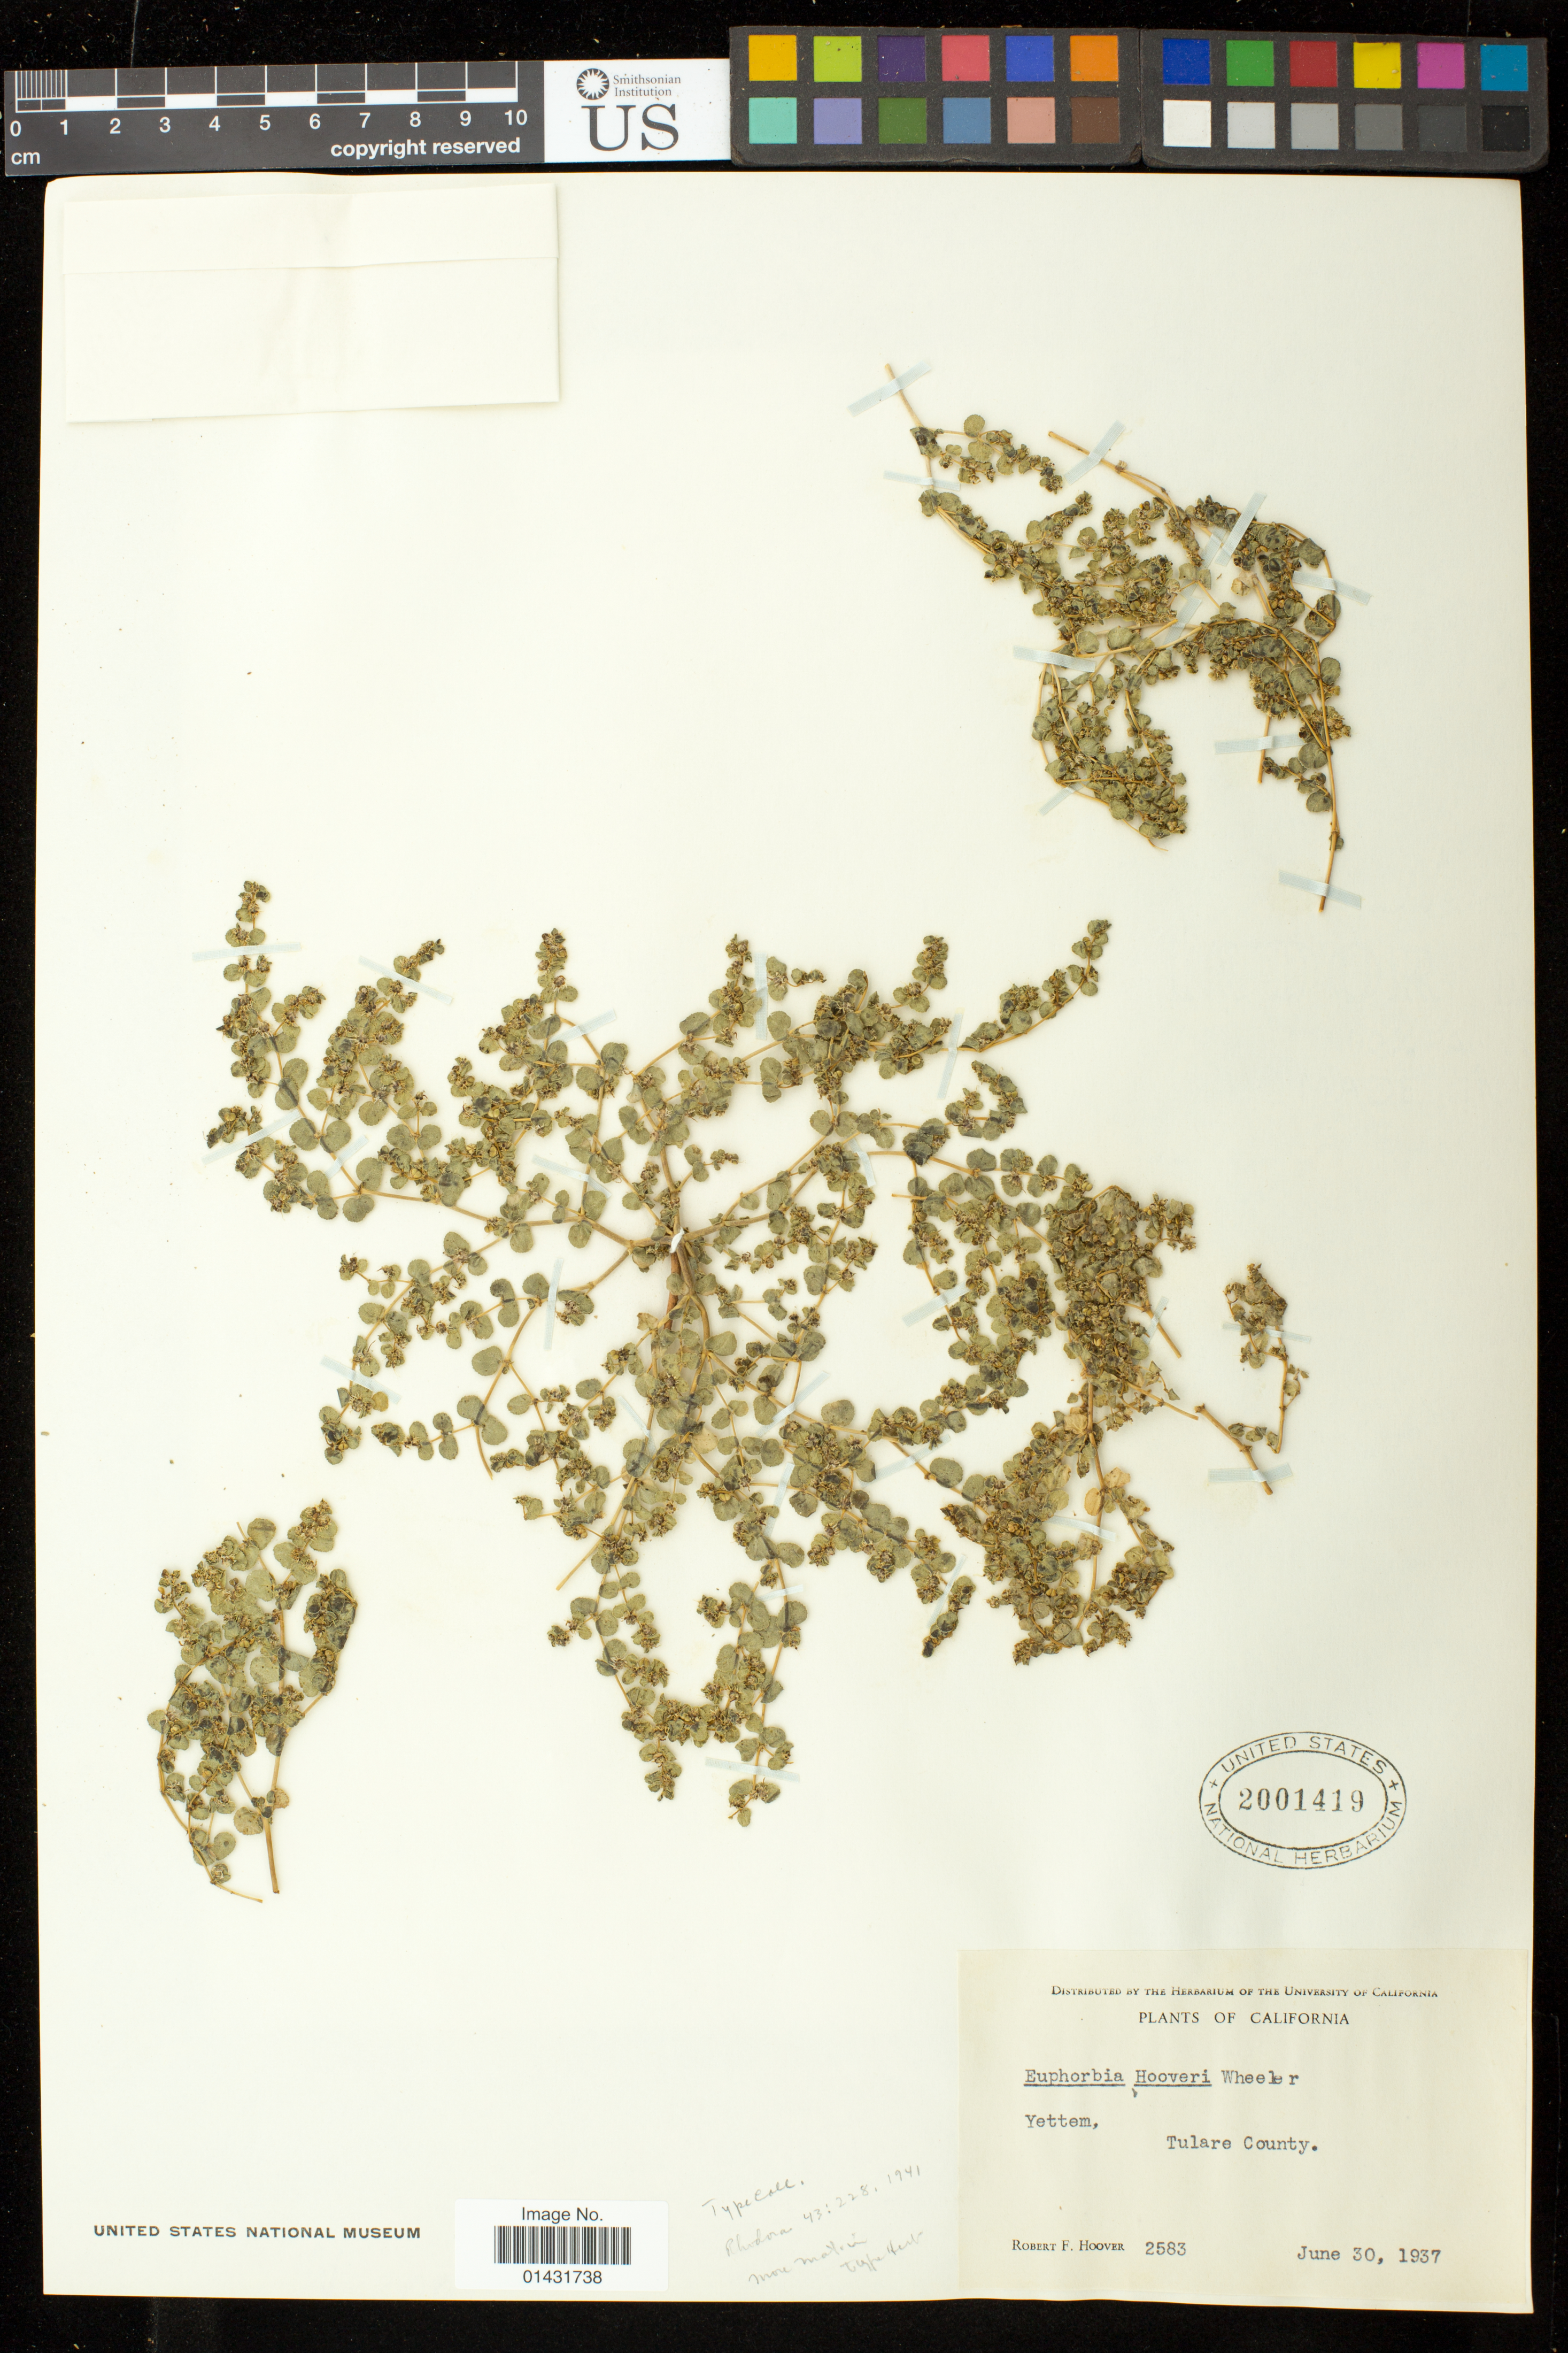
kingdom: Plantae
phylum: Tracheophyta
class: Magnoliopsida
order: Malpighiales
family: Euphorbiaceae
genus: Euphorbia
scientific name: Euphorbia hooveri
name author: L.C. Wheeler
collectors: R. F. Hoover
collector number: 2583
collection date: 1937-06-30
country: United States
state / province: California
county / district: Tulare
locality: Yettem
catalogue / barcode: US 2001419